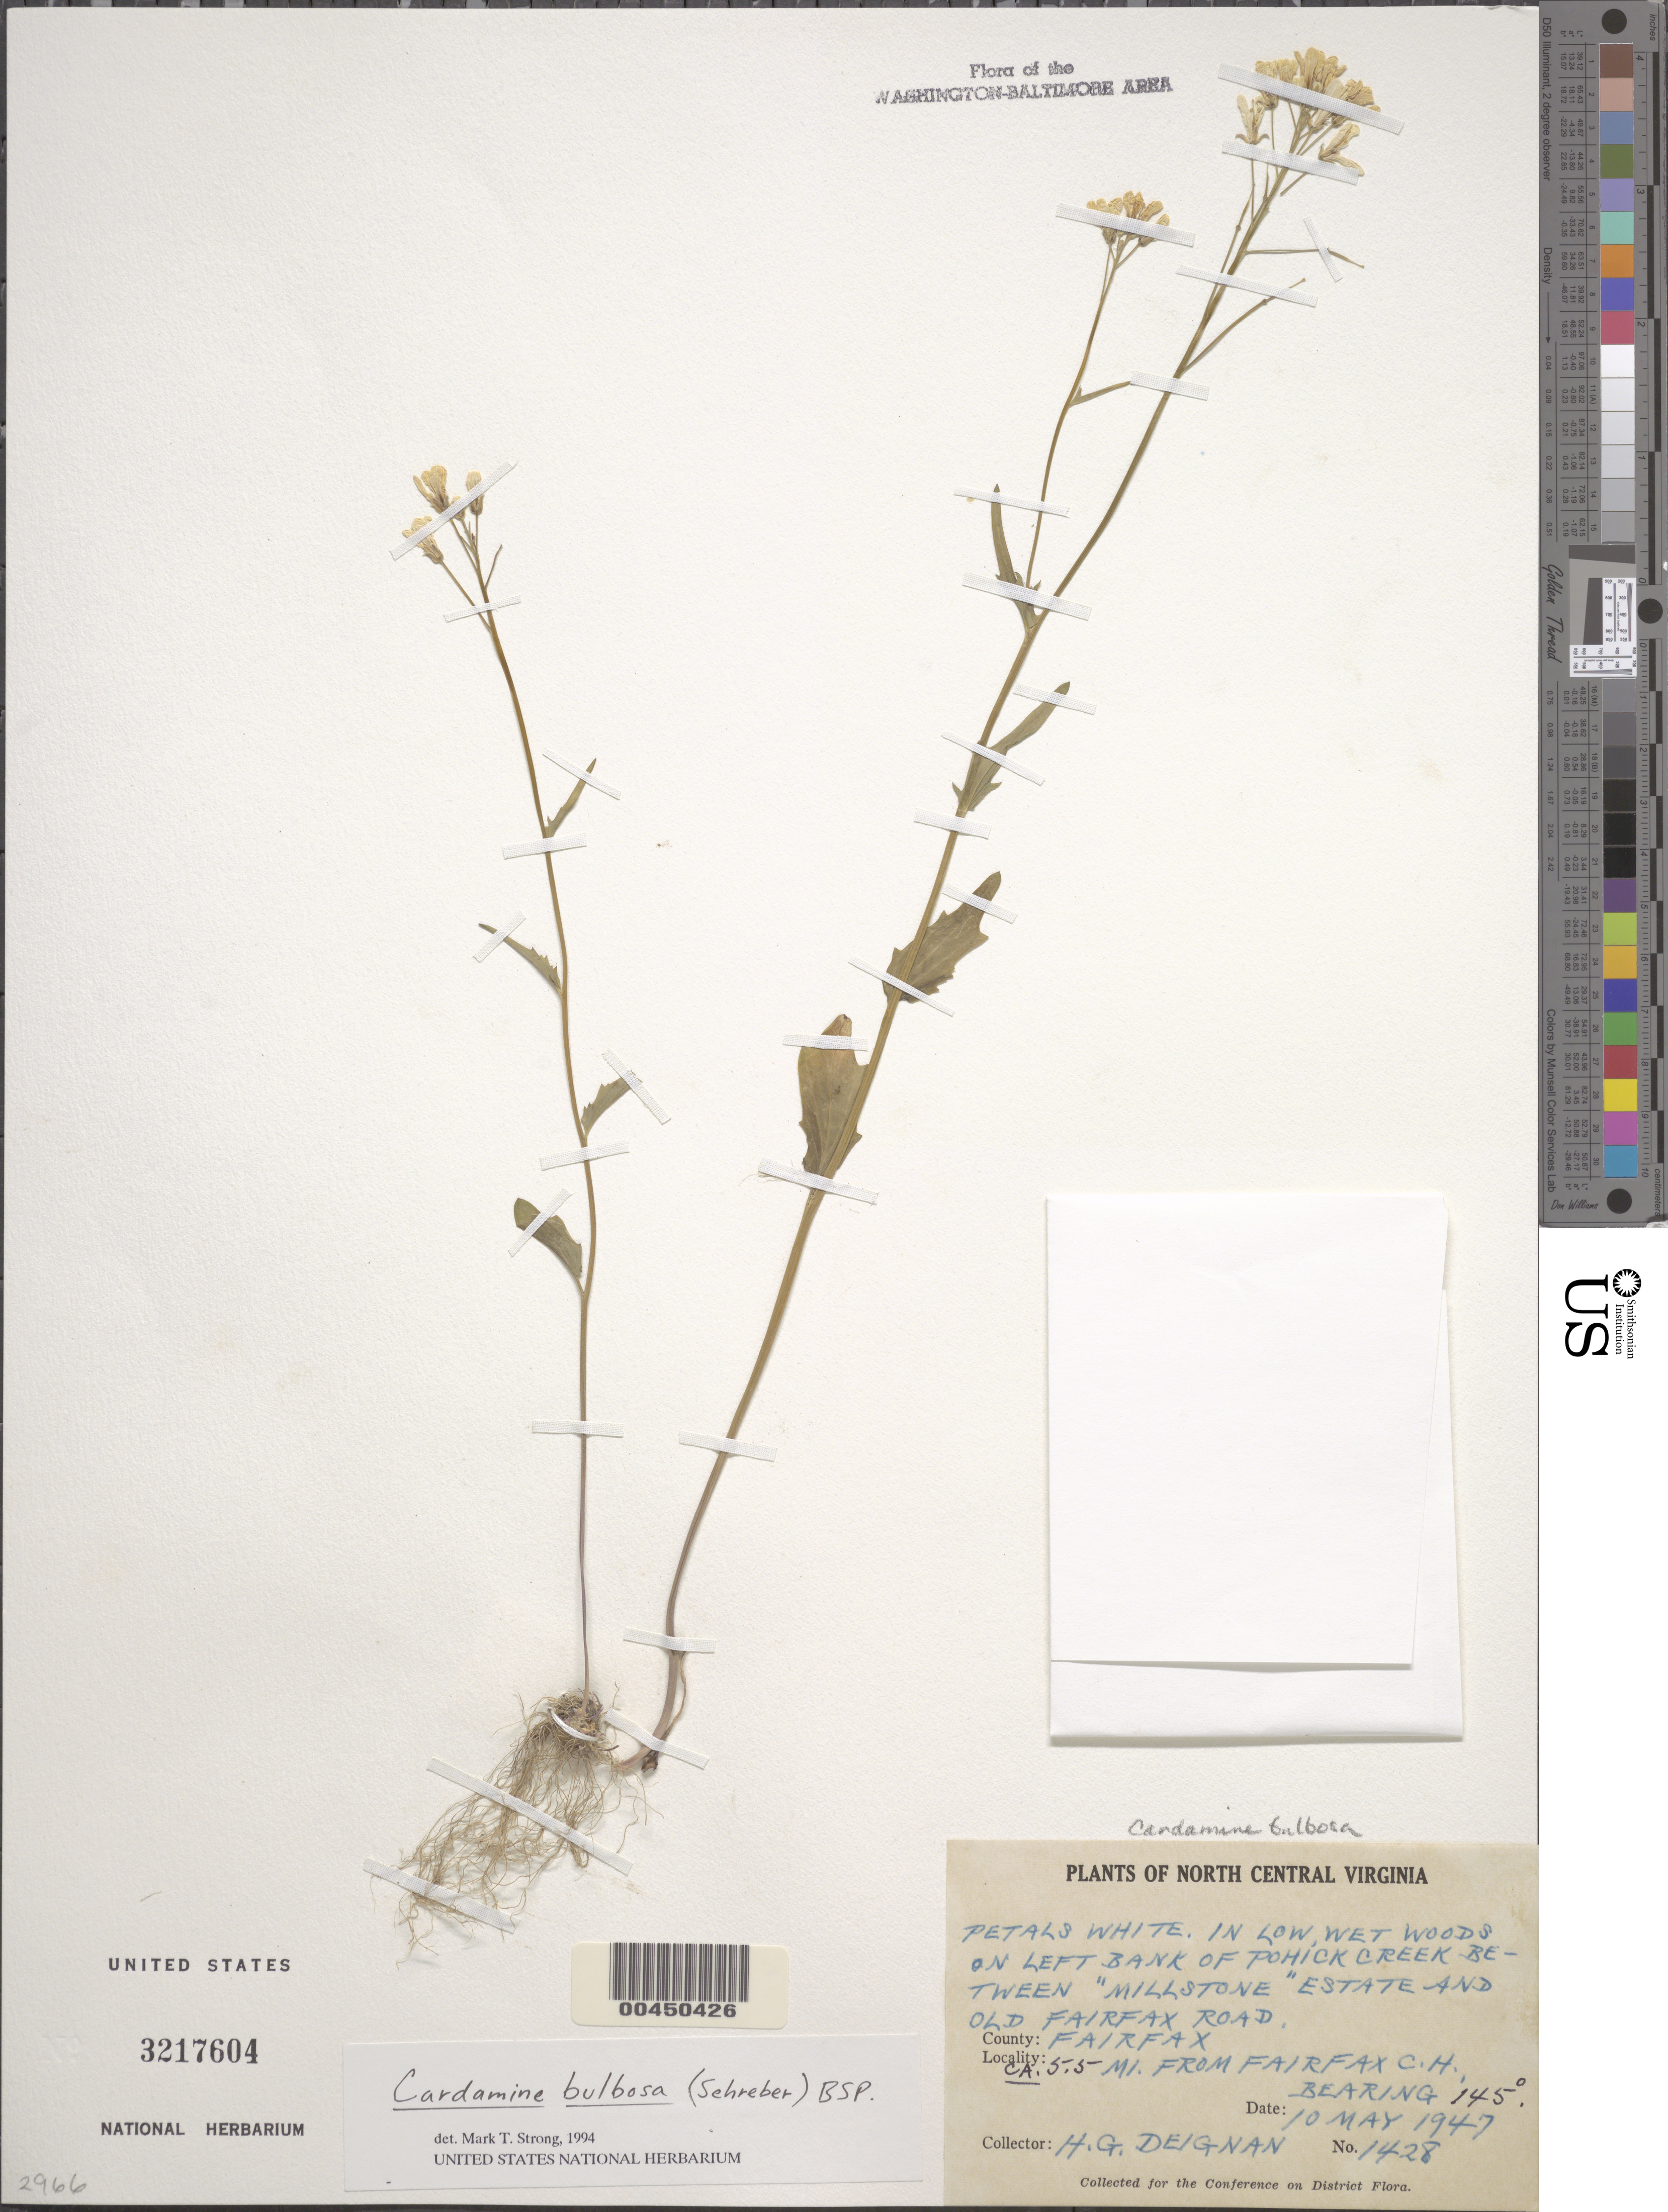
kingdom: Plantae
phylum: Tracheophyta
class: Magnoliopsida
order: Brassicales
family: Brassicaceae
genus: Cardamine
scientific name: Cardamine bulbosa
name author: (Schreb. ex Muhl.) Britton et al.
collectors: H. Deignan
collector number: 1428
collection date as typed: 10 May 1947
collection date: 1947-05-10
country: United States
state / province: Virginia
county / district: Fairfax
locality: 5.5 mi. from Fairfax Court House, Pohick Creek, between "Millstone" Estate and Old Fairfax Road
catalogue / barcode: US 3217604